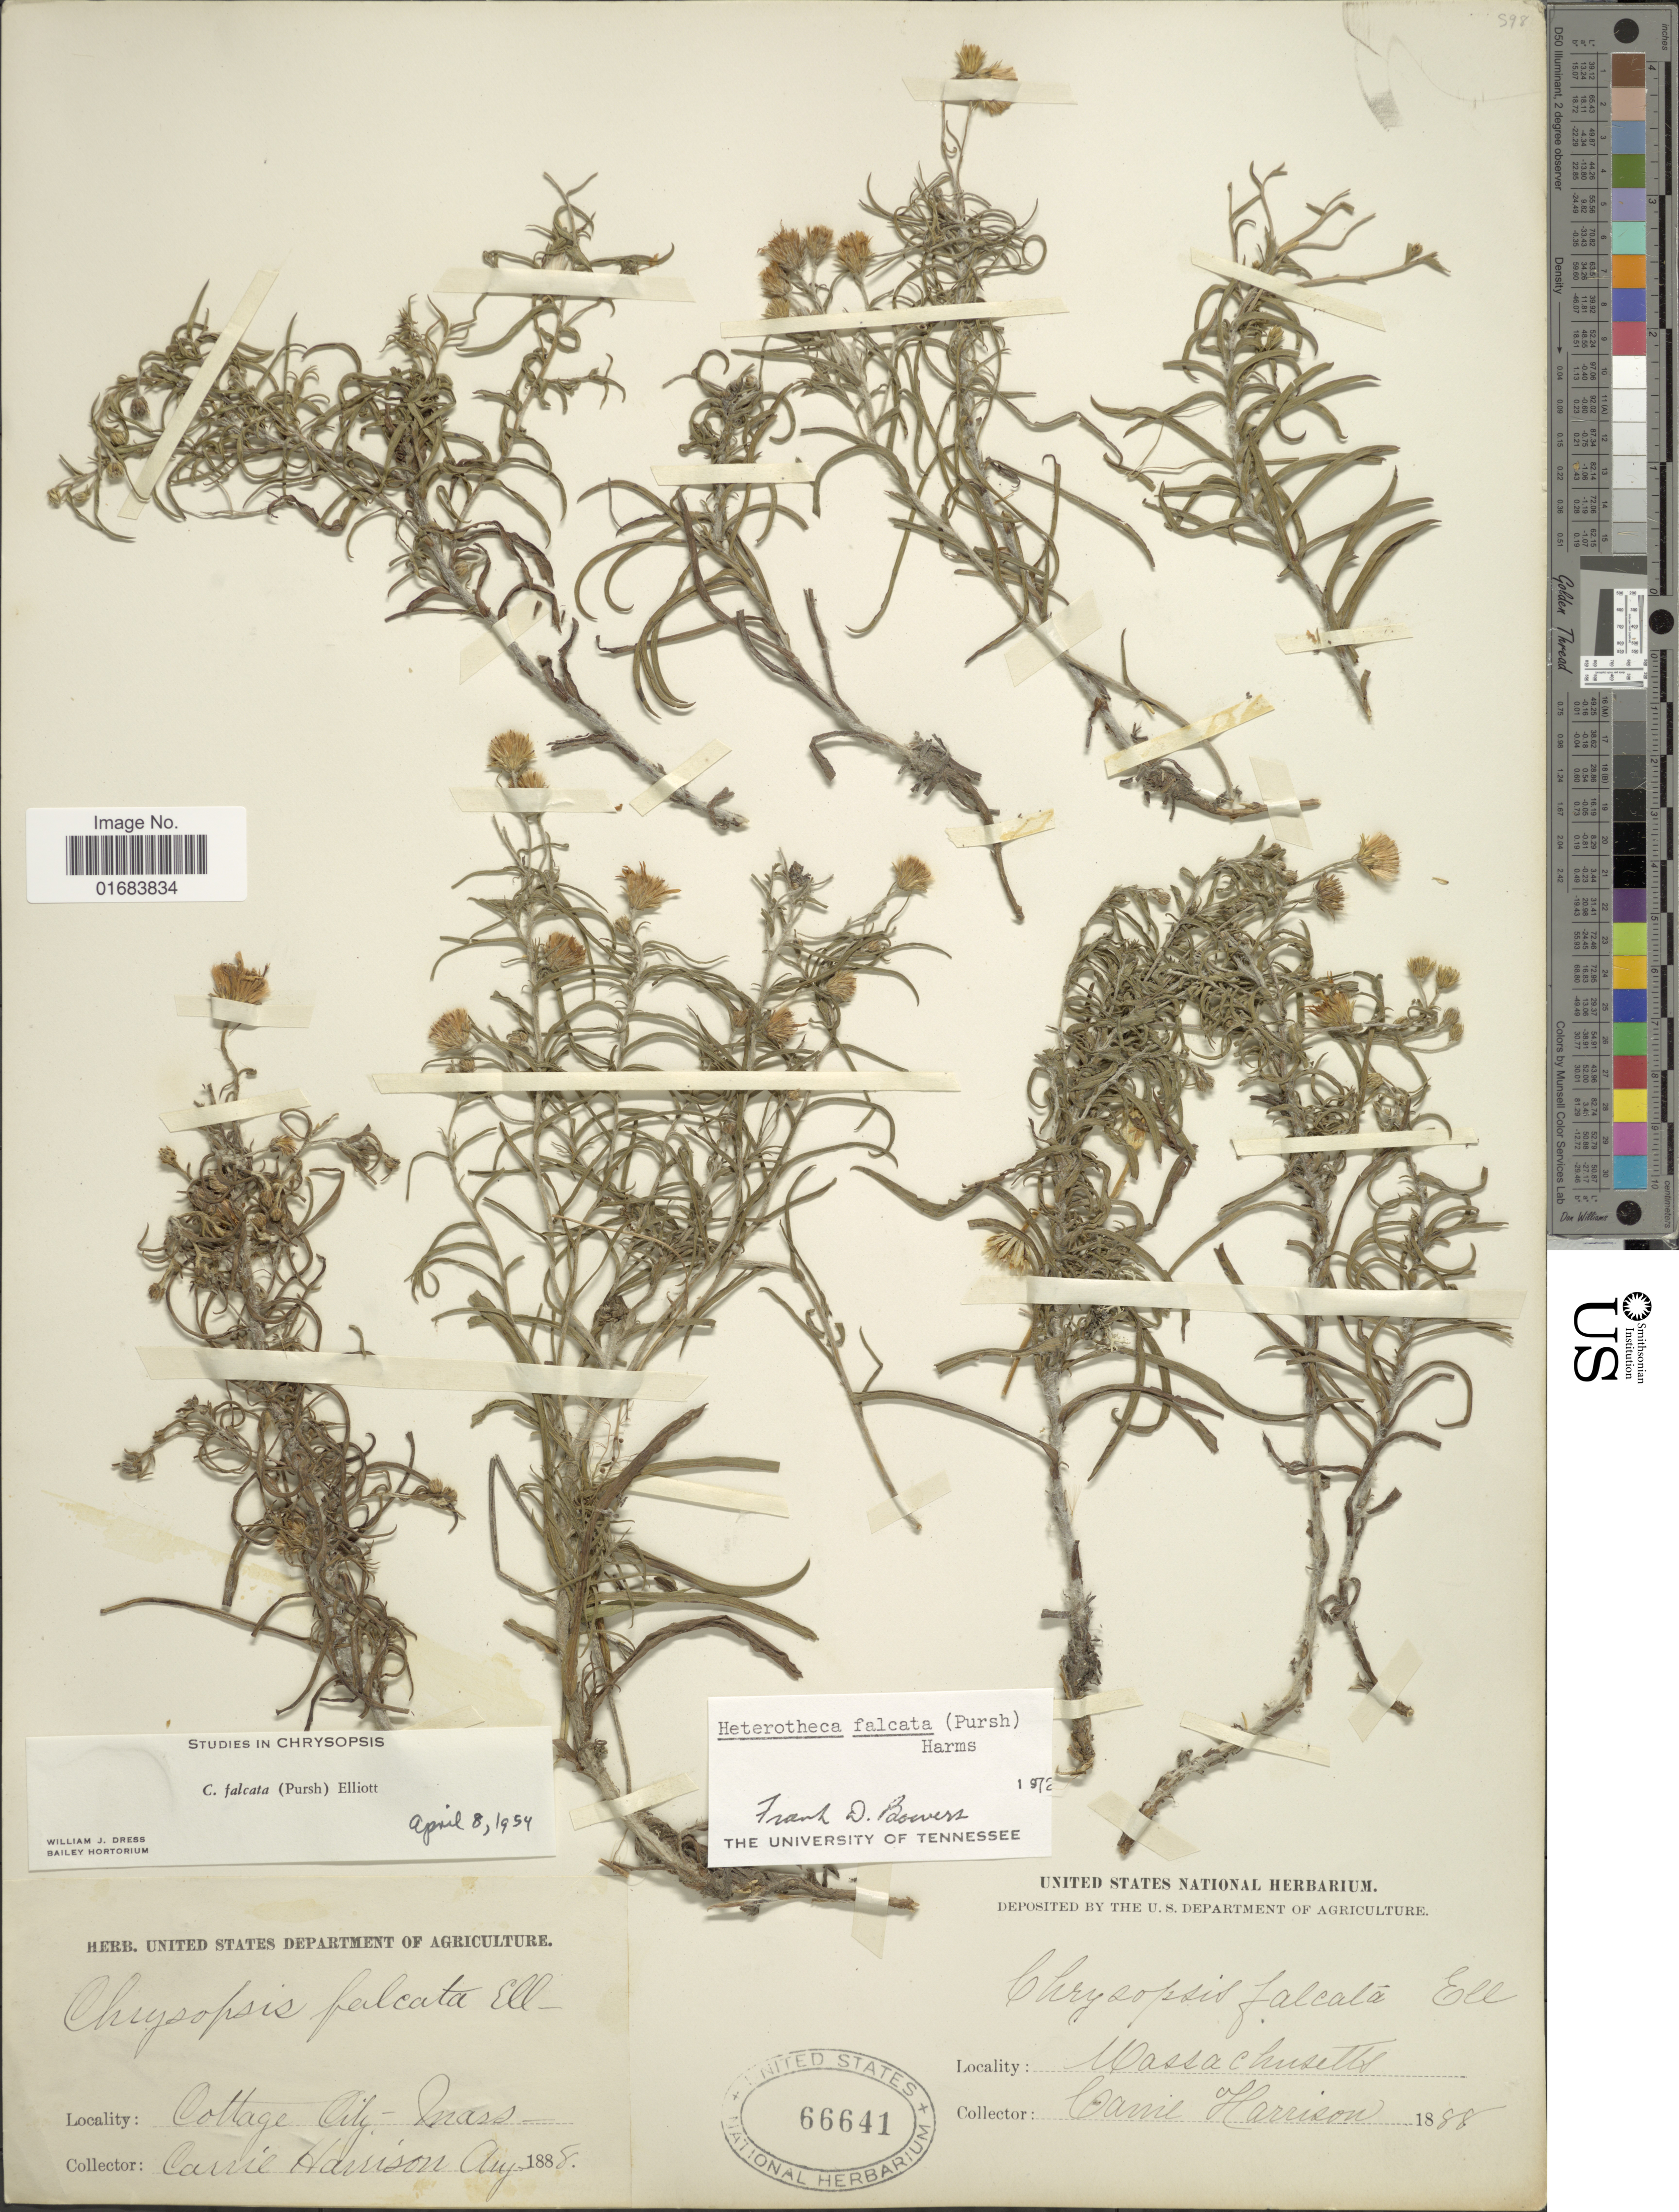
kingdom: Plantae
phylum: Tracheophyta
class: Magnoliopsida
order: Asterales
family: Asteraceae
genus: Pityopsis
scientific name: Pityopsis falcata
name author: (Pursh) Nutt.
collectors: C. Harrison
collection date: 1888-08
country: United States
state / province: Massachusetts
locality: Cottage City.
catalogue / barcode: US 66641